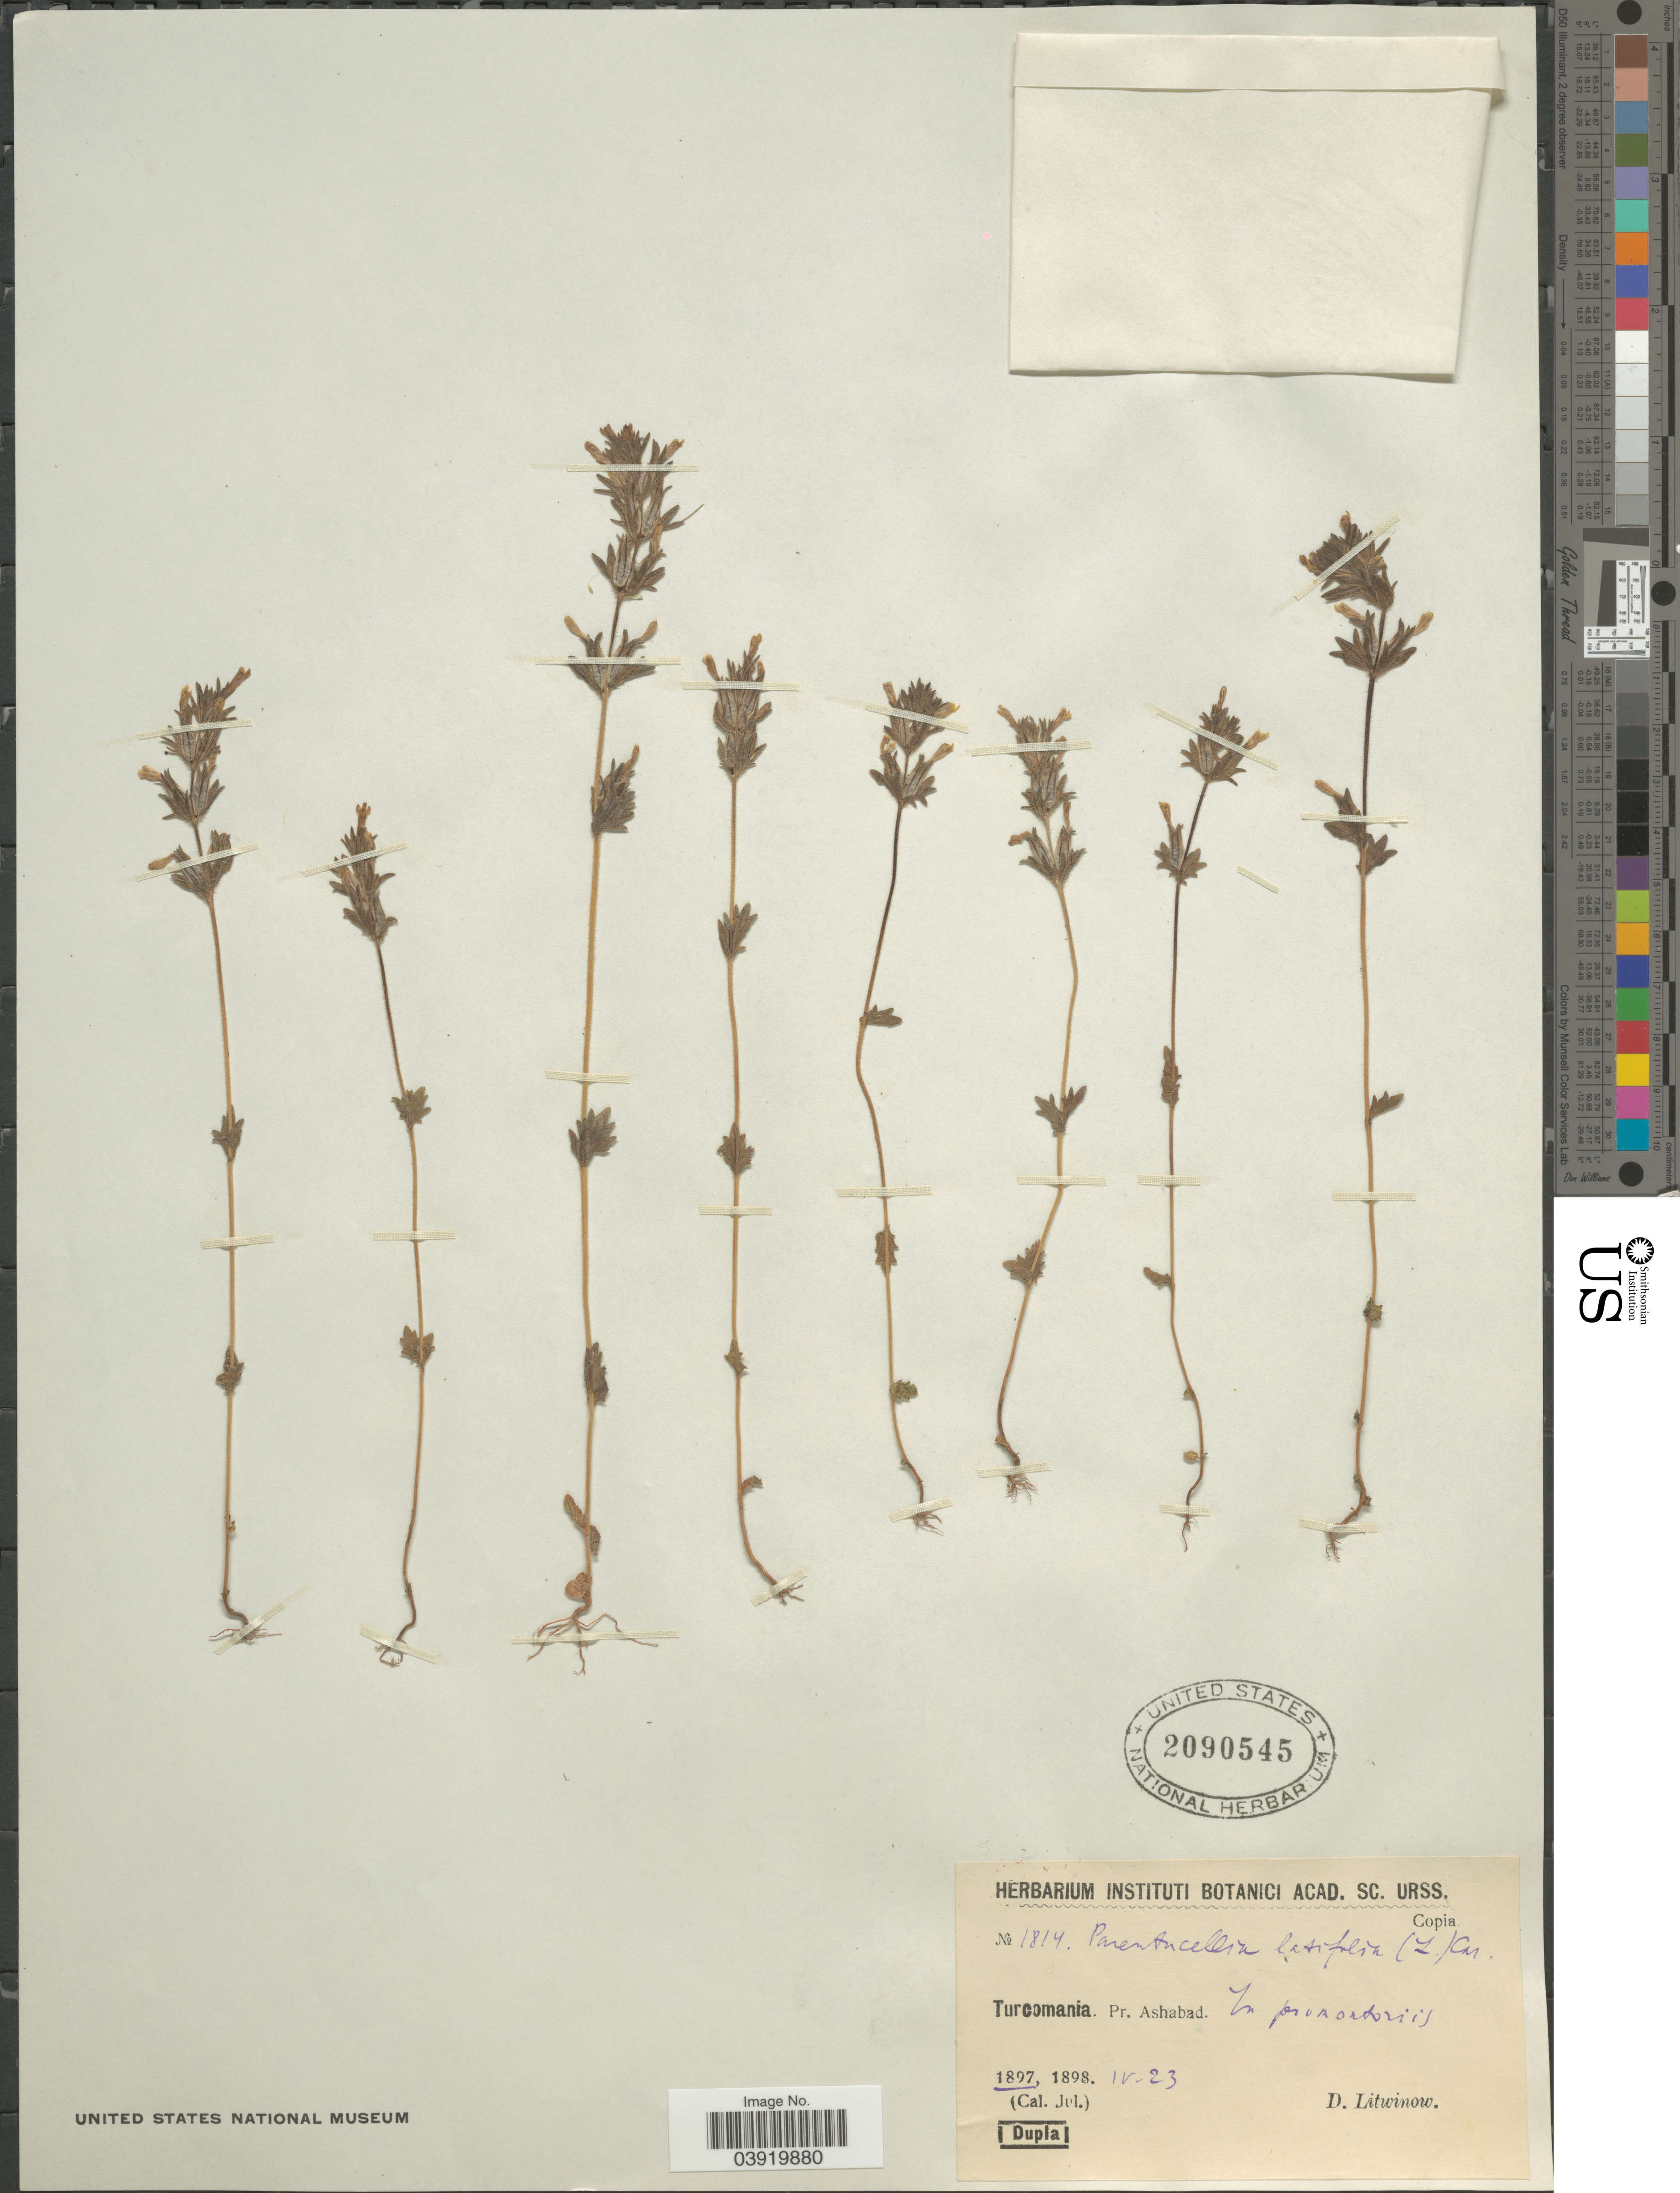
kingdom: Plantae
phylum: Tracheophyta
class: Magnoliopsida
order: Lamiales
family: Orobanchaceae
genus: Parentucellia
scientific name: Parentucellia latifolia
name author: (L.) Caruel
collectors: D. Litwinow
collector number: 1814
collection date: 1897-04-23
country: Turkmenistan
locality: Turcomania. Pr. Ashabad.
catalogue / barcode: US 2090545